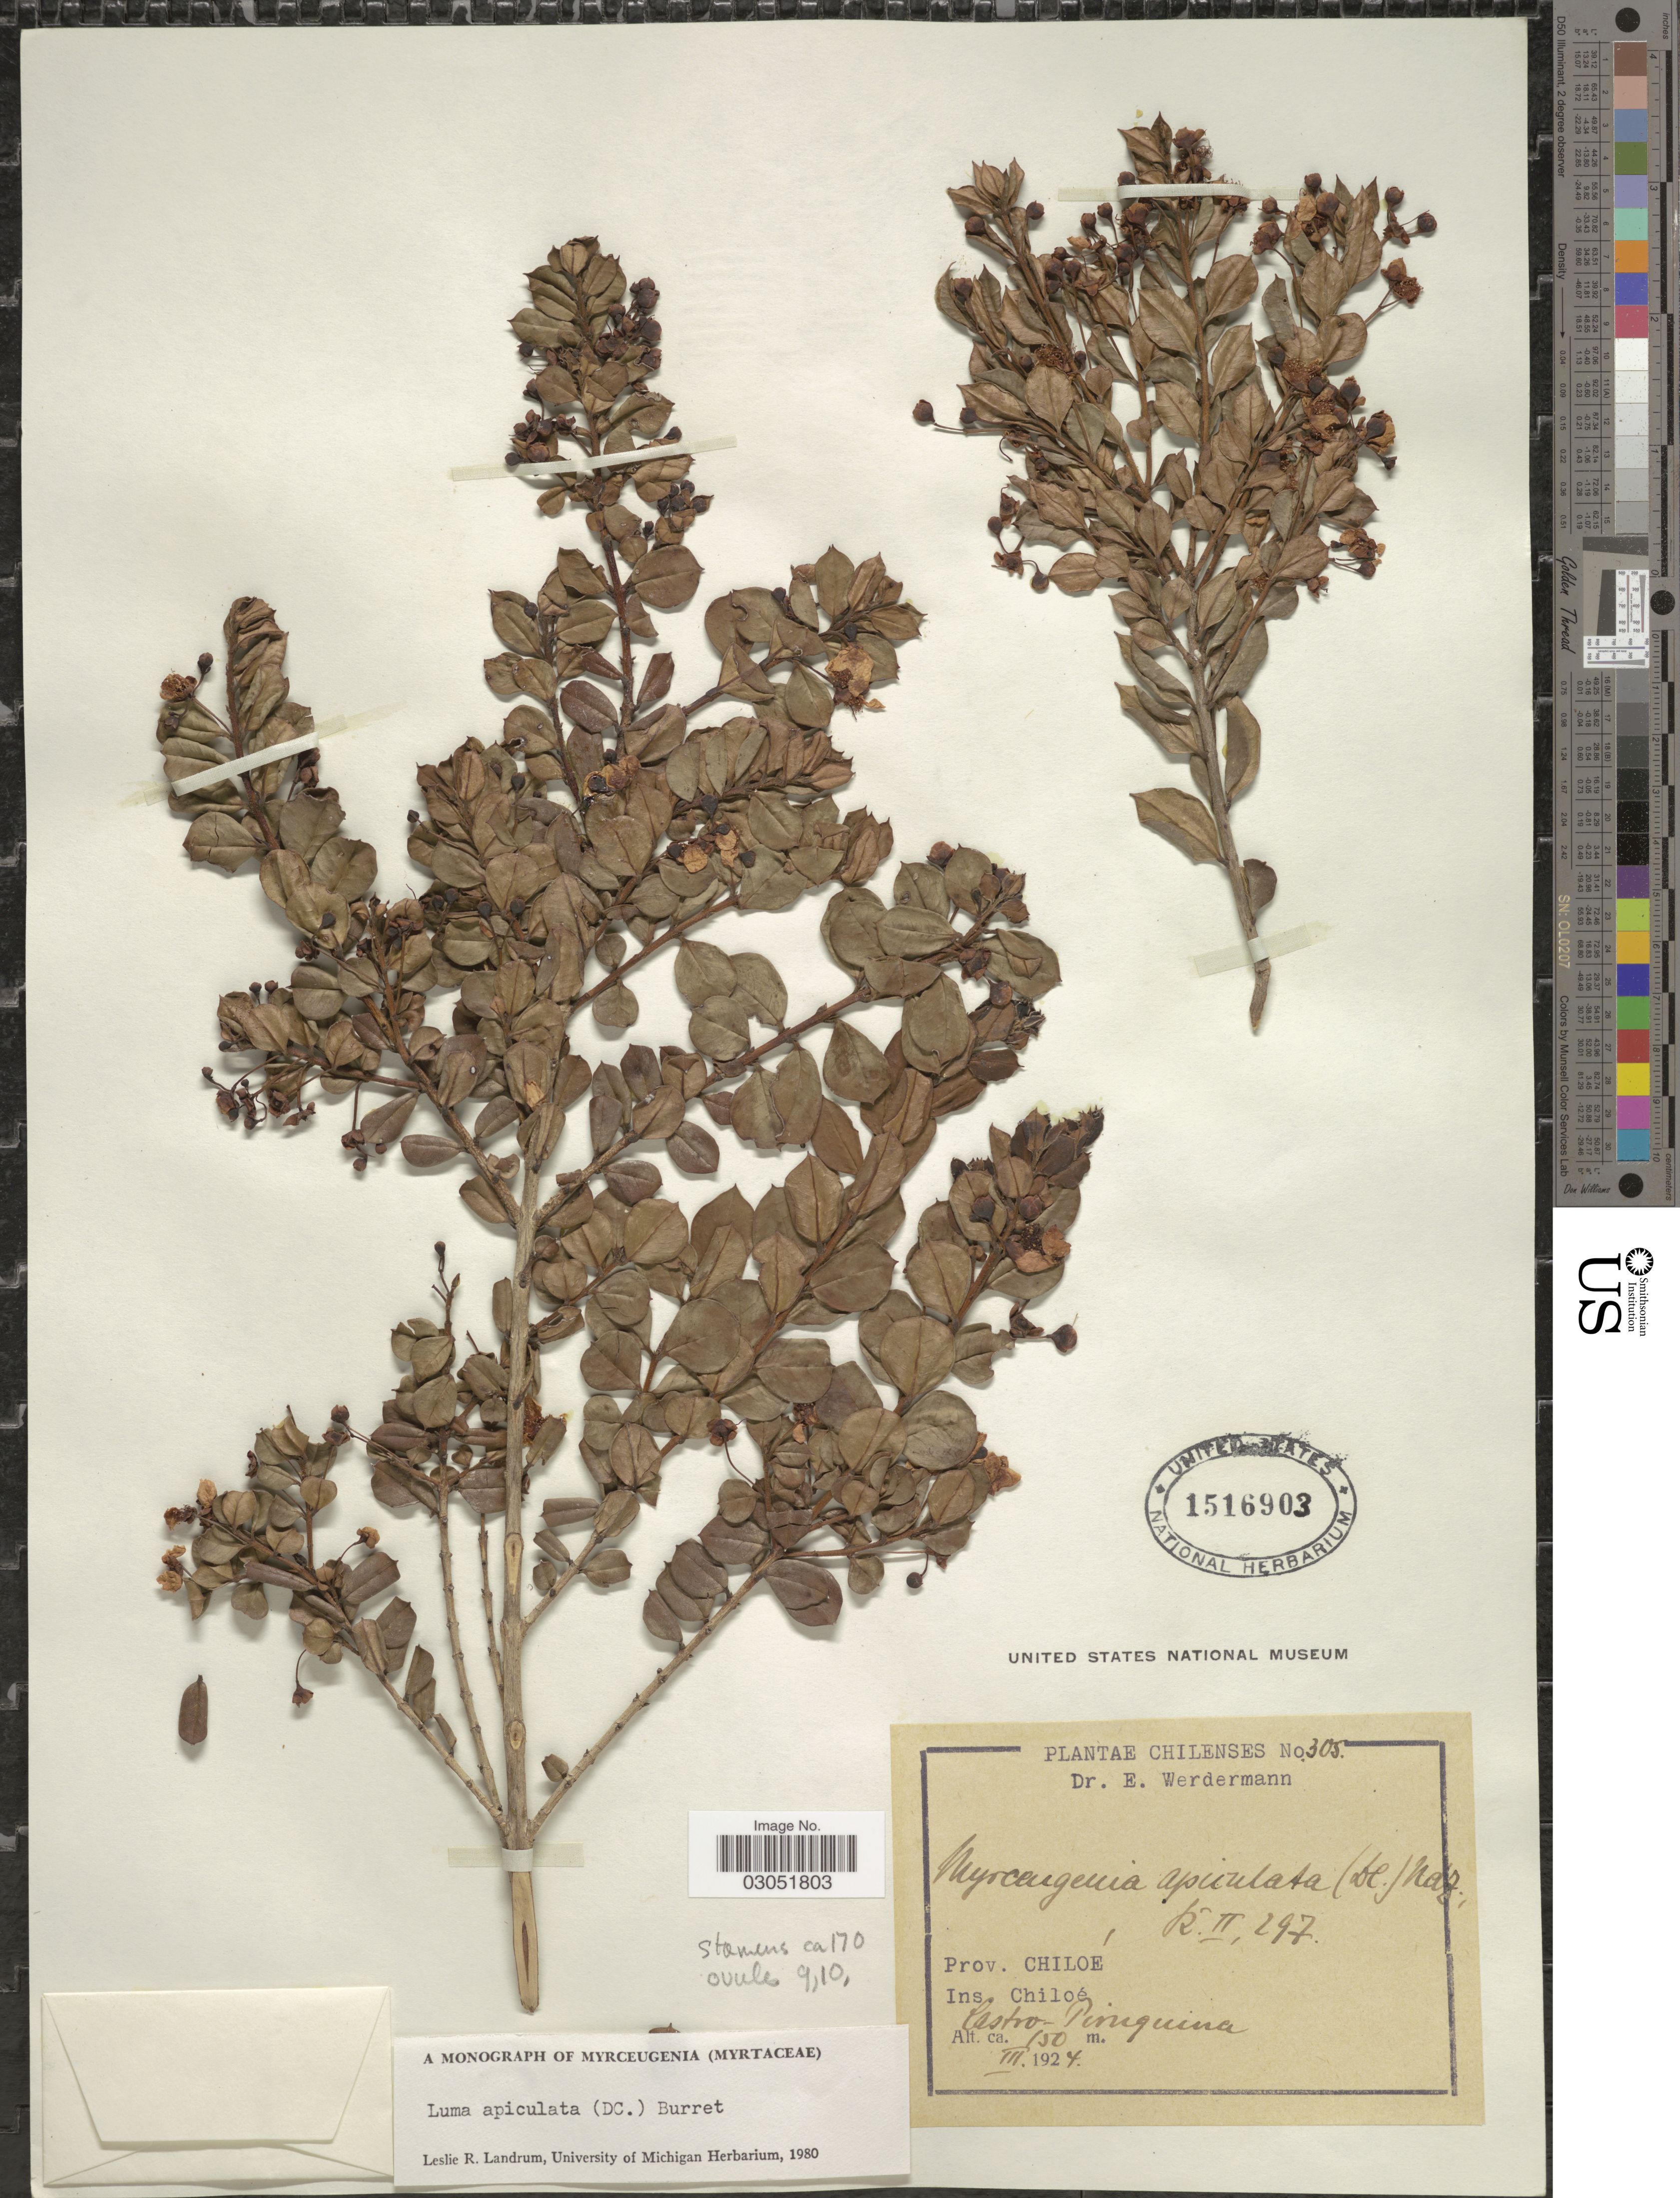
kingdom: Plantae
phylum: Tracheophyta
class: Magnoliopsida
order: Myrtales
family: Myrtaceae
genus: Luma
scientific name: Luma apiculata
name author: (DC.) Burret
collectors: E. Werdermann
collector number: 305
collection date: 1924-03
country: Chile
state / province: Arica y Parinacota (XV)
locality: Ins. Chiloé. Castro - Piruquina.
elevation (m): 150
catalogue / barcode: US 1516903